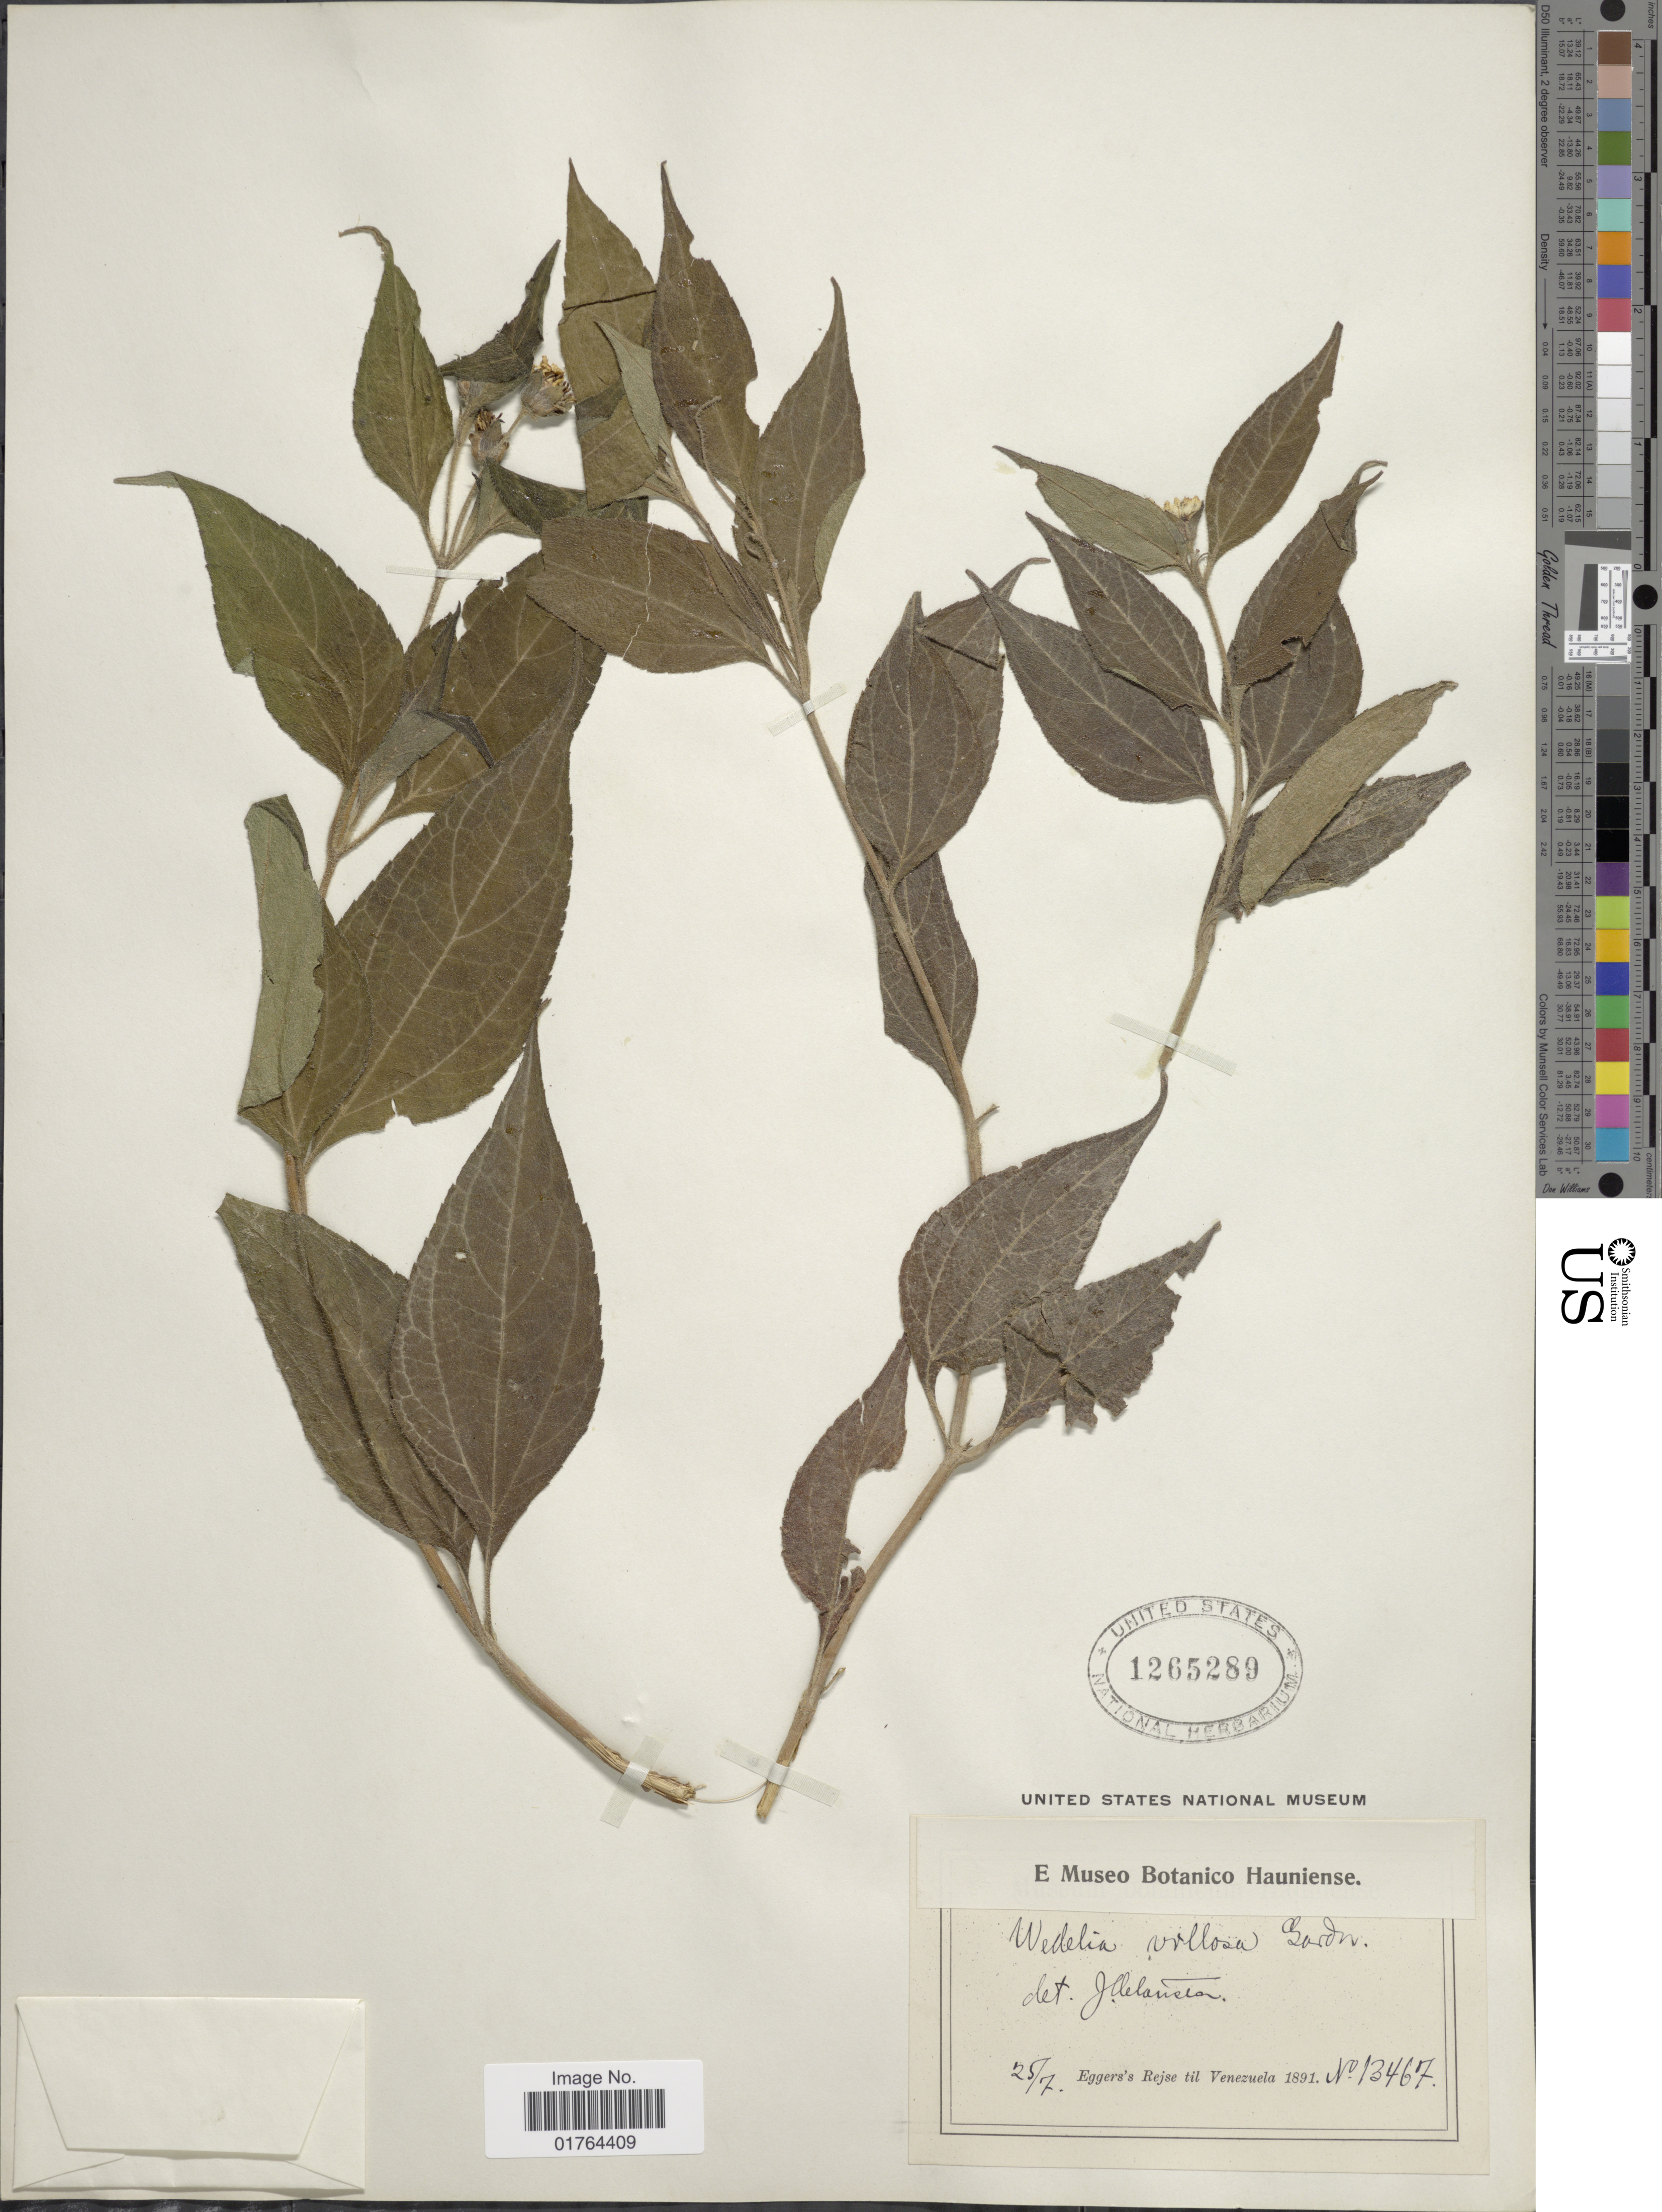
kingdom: Plantae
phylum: Tracheophyta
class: Magnoliopsida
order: Asterales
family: Asteraceae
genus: Wedelia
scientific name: Wedelia calycina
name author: Rich.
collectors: -. Eggers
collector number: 13467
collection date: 1891-07-25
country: Venezuela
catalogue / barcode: US 1265289